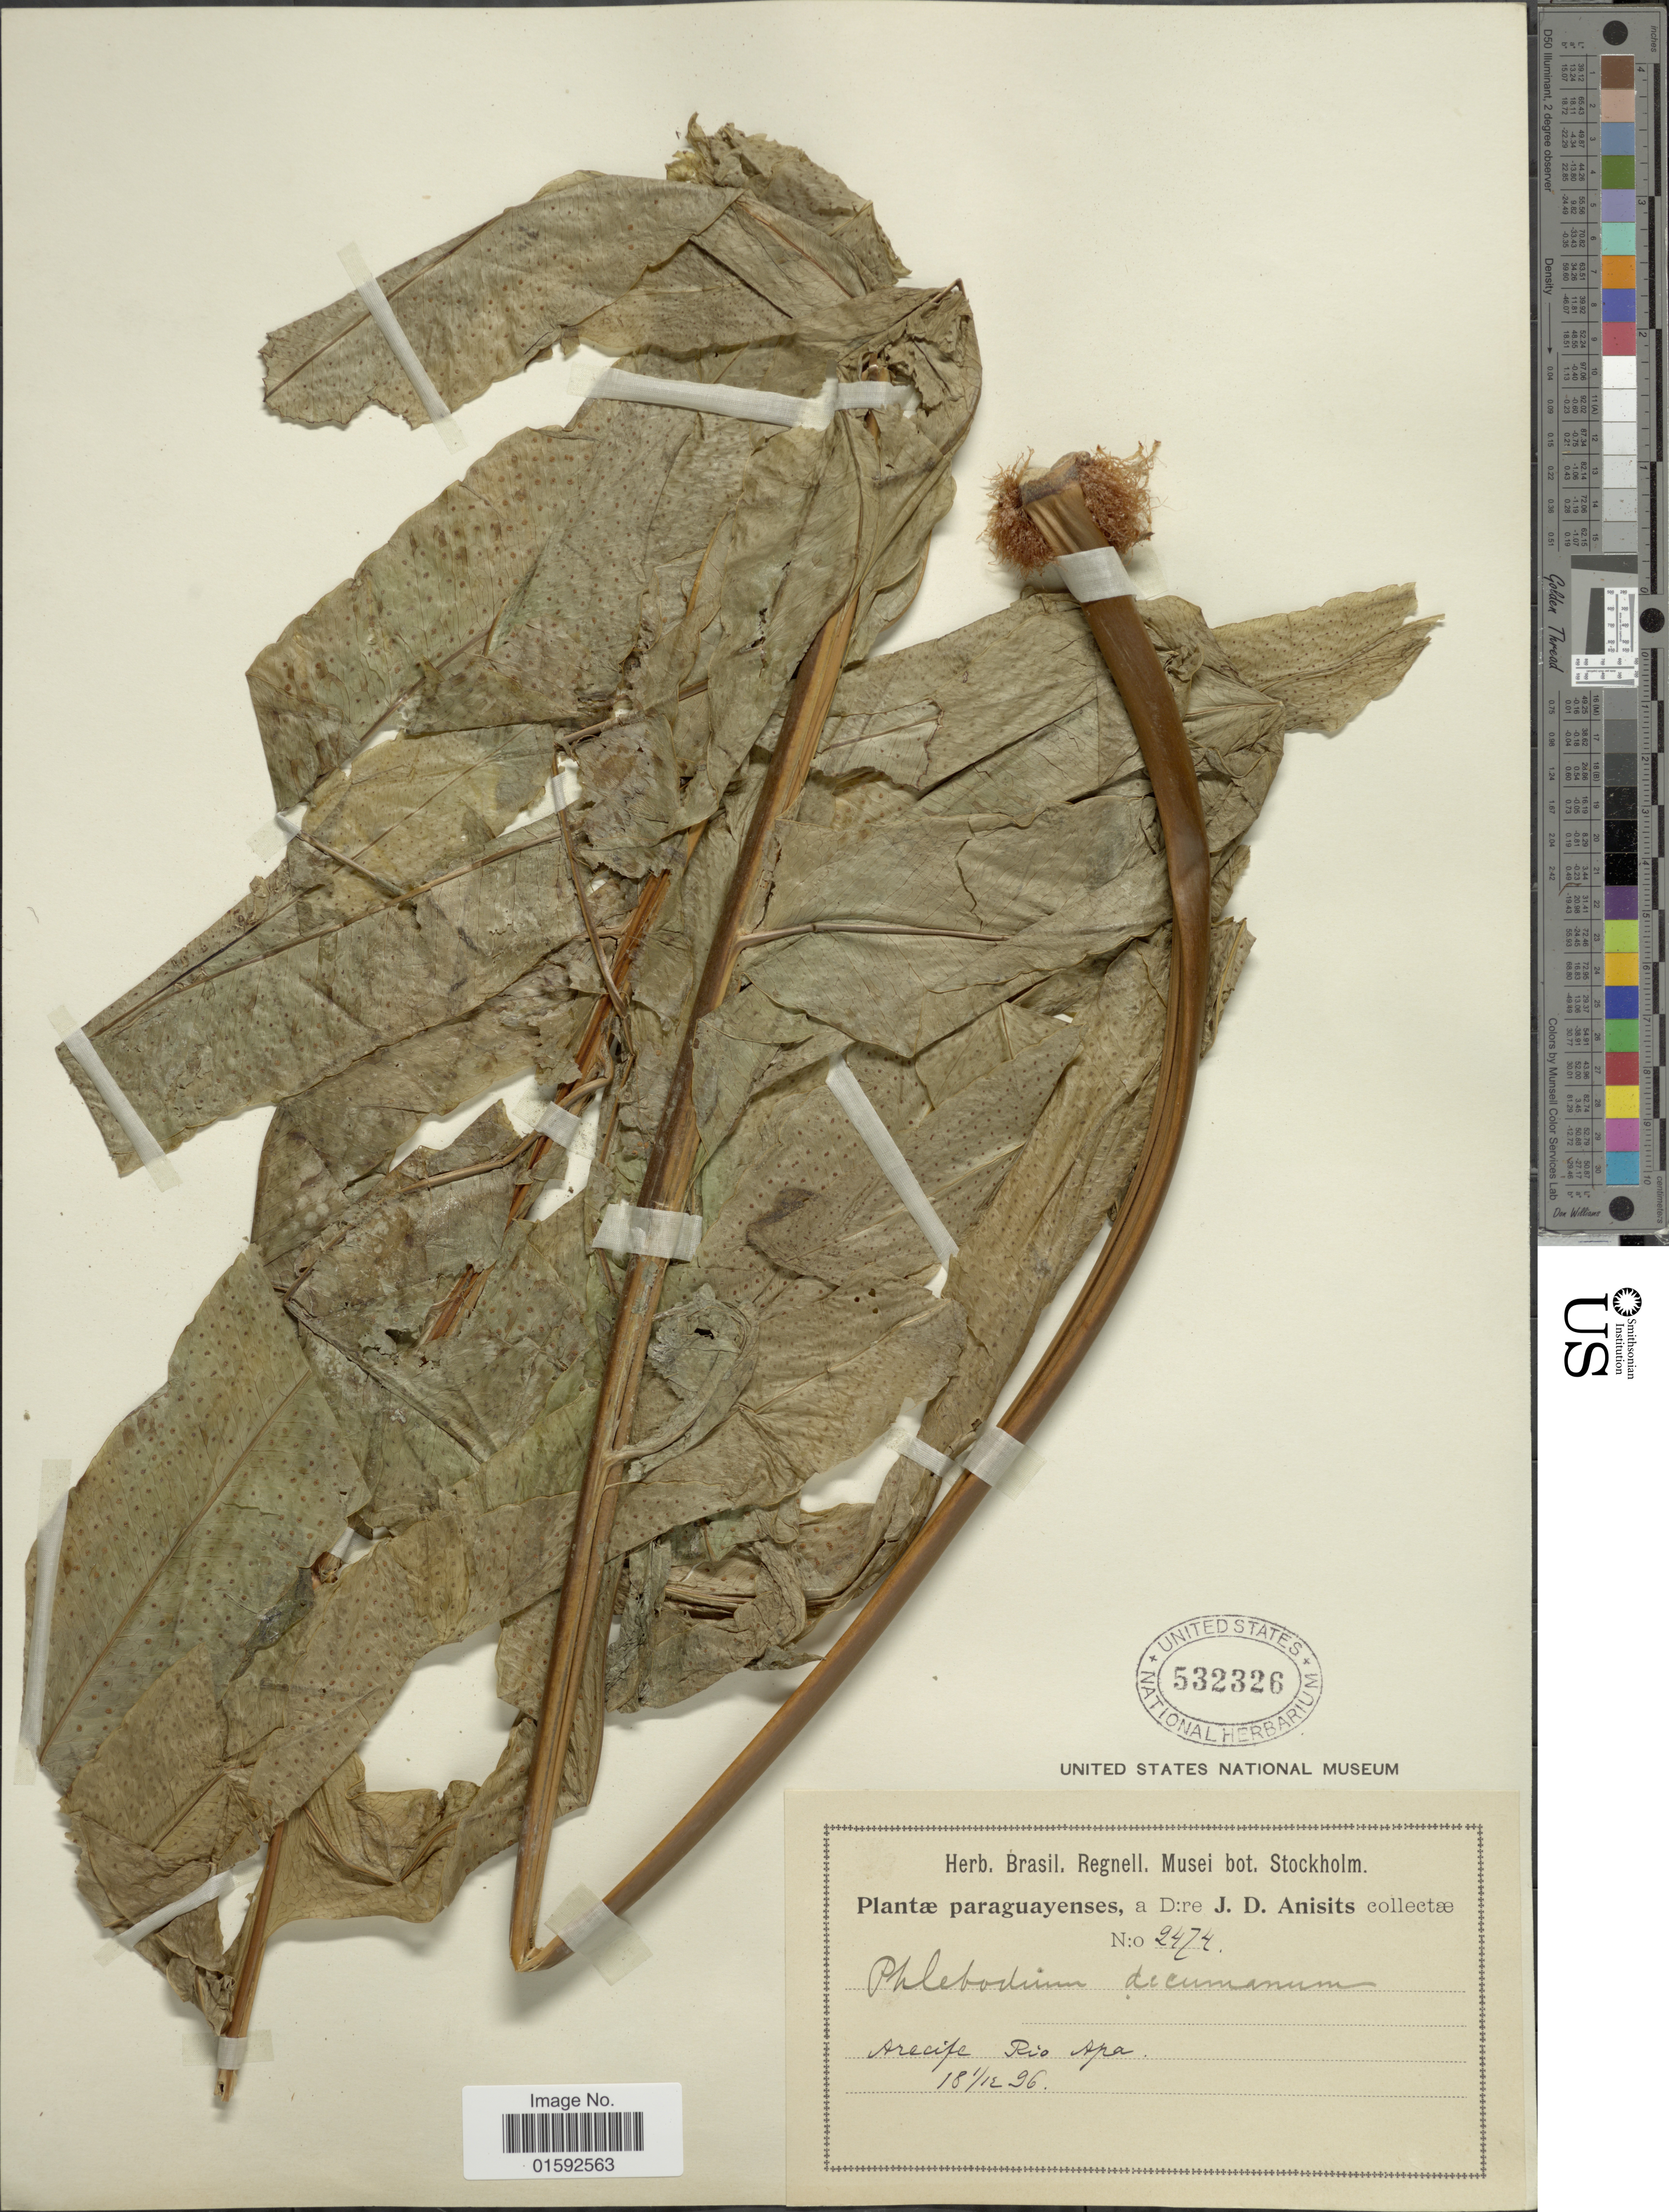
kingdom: Plantae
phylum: Tracheophyta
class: Polypodiopsida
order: Polypodiales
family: Polypodiaceae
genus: Phlebodium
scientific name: Phlebodium decumanum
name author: (Willd.) J. Sm.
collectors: J. D. Anisits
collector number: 2474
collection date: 1896-12-01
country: Paraguay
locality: Paraguayenses, Arecife, Rio Apa.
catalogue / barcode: US 532326